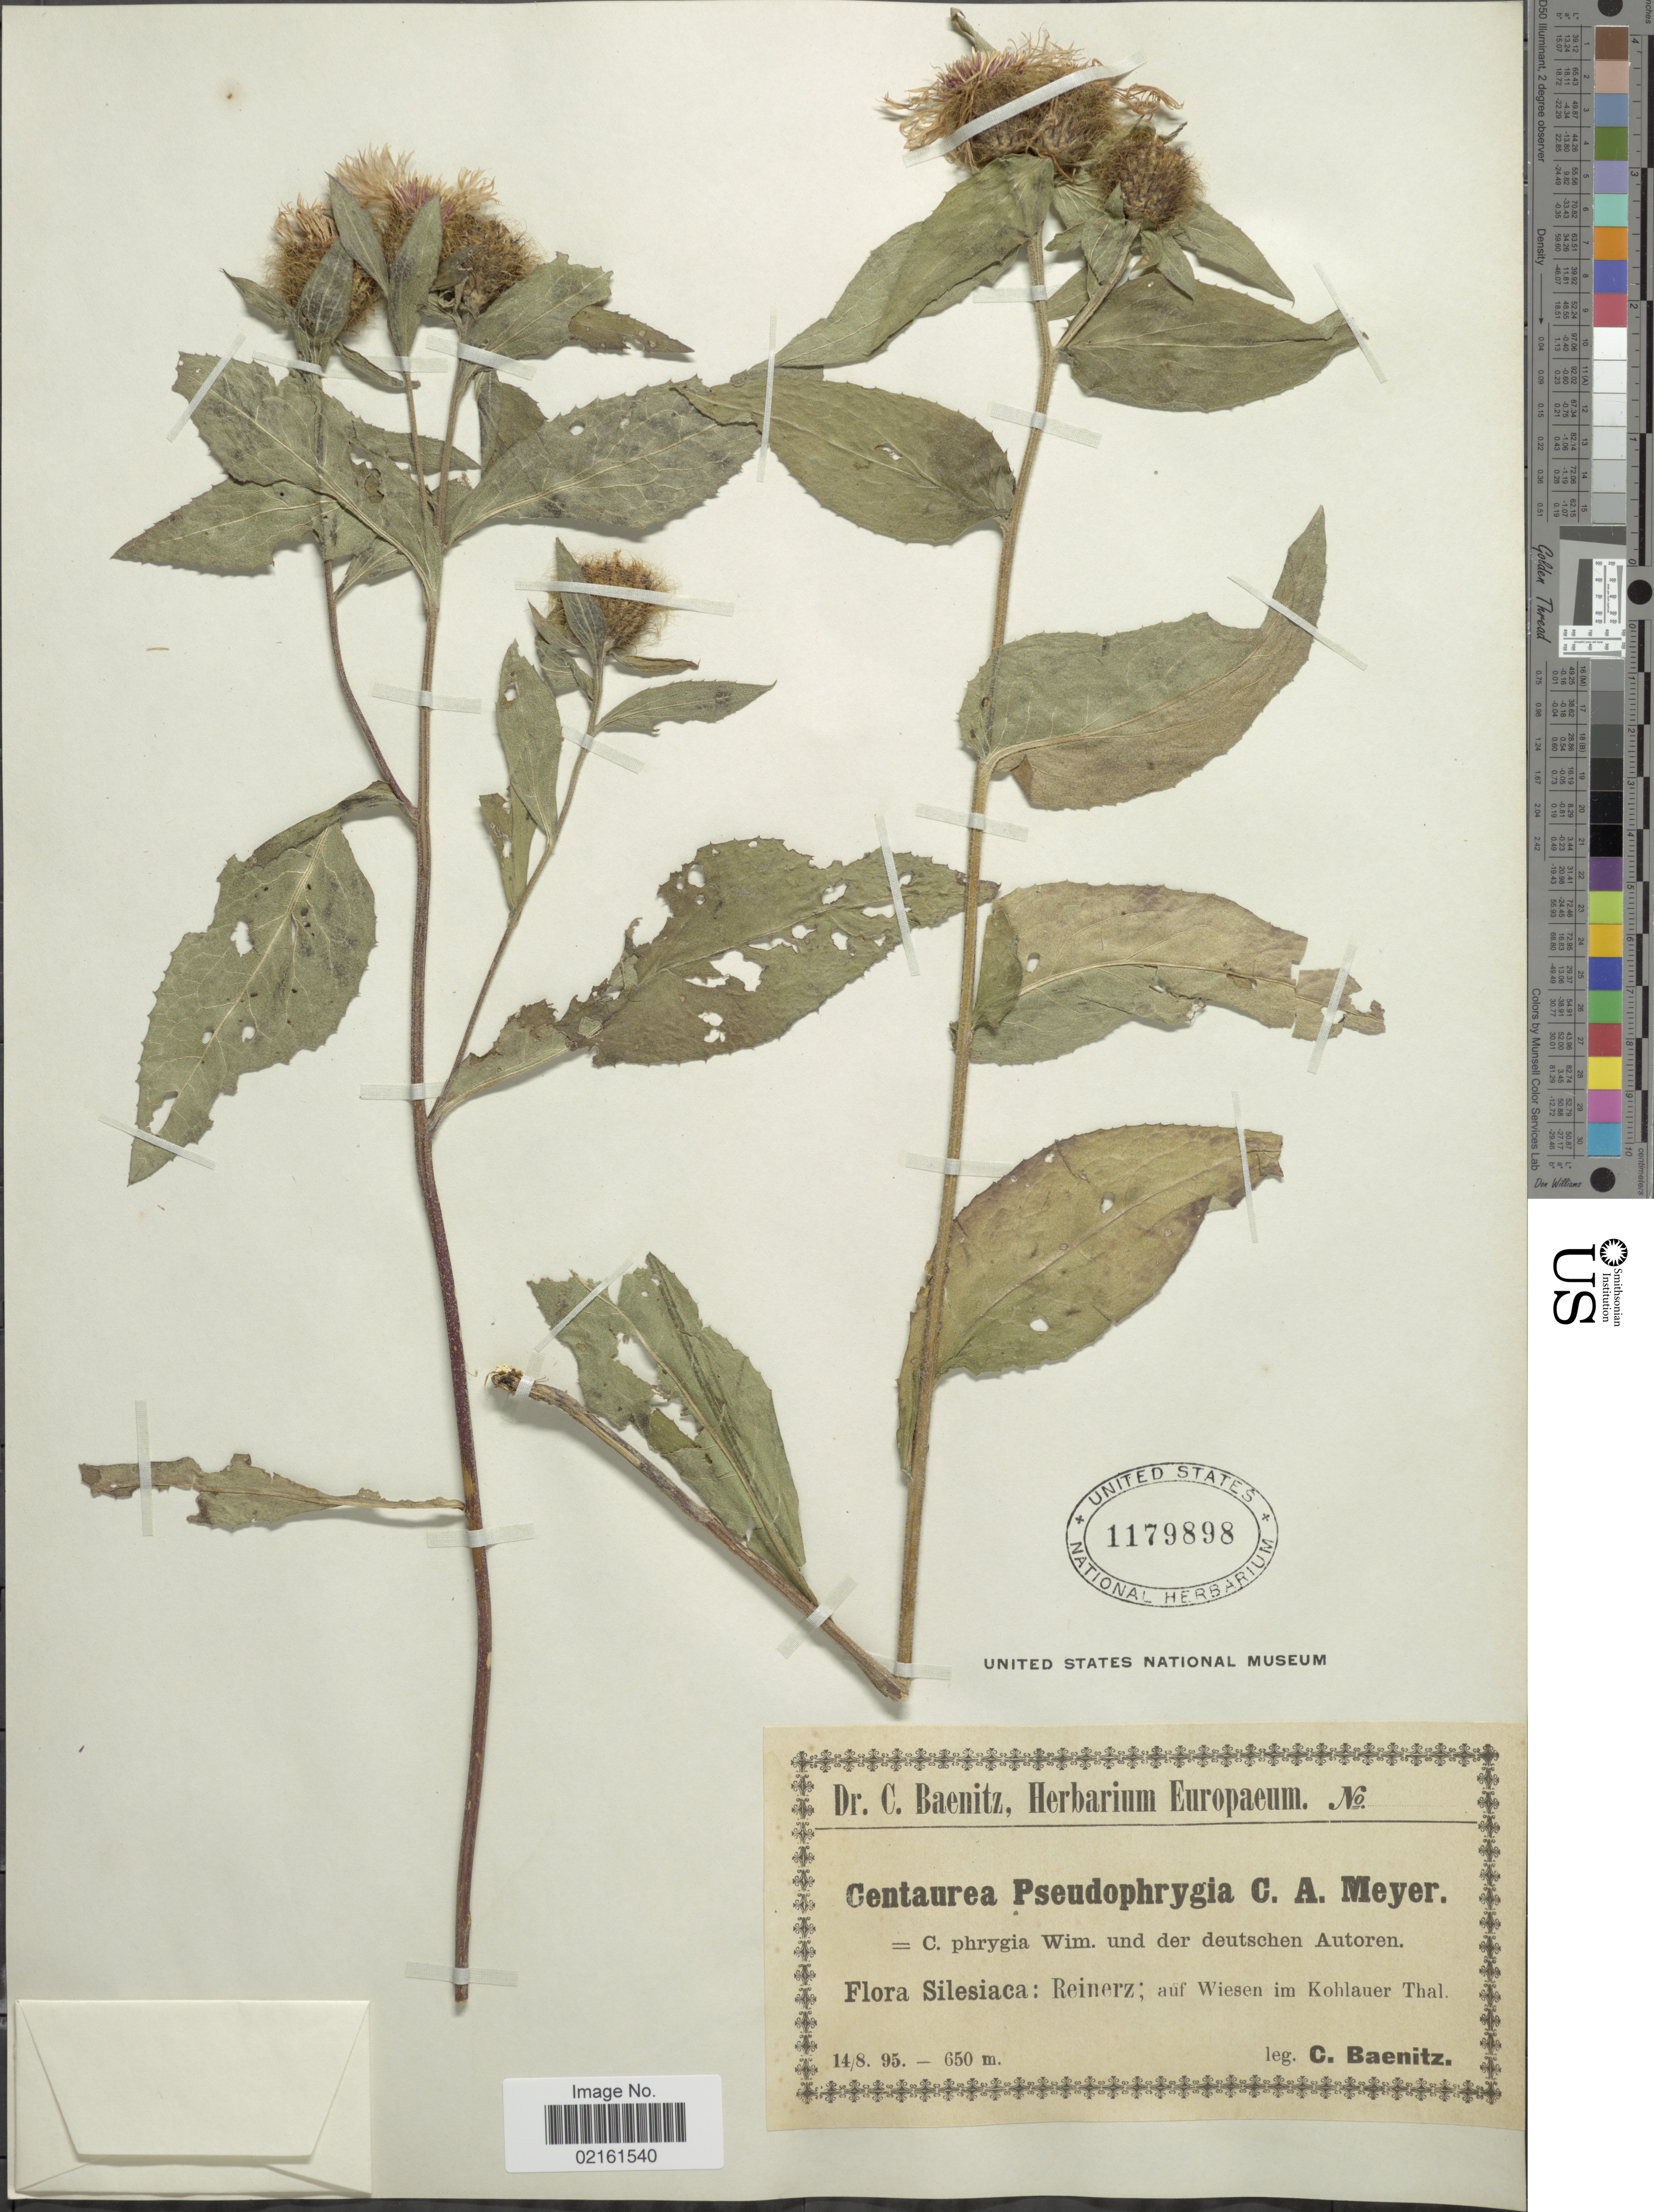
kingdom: Plantae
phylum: Tracheophyta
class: Magnoliopsida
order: Asterales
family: Asteraceae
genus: Centaurea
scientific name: Centaurea phrygia subsp. pseudophrygia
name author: (C.A. Mey.) Gugler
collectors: C. G. Baenitz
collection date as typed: Transcribed d/m/y: 14/8/95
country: Poland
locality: Silesiaca, Reinerz, auf Wiesen im Kohlauer Thal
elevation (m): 650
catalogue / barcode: US 1179898